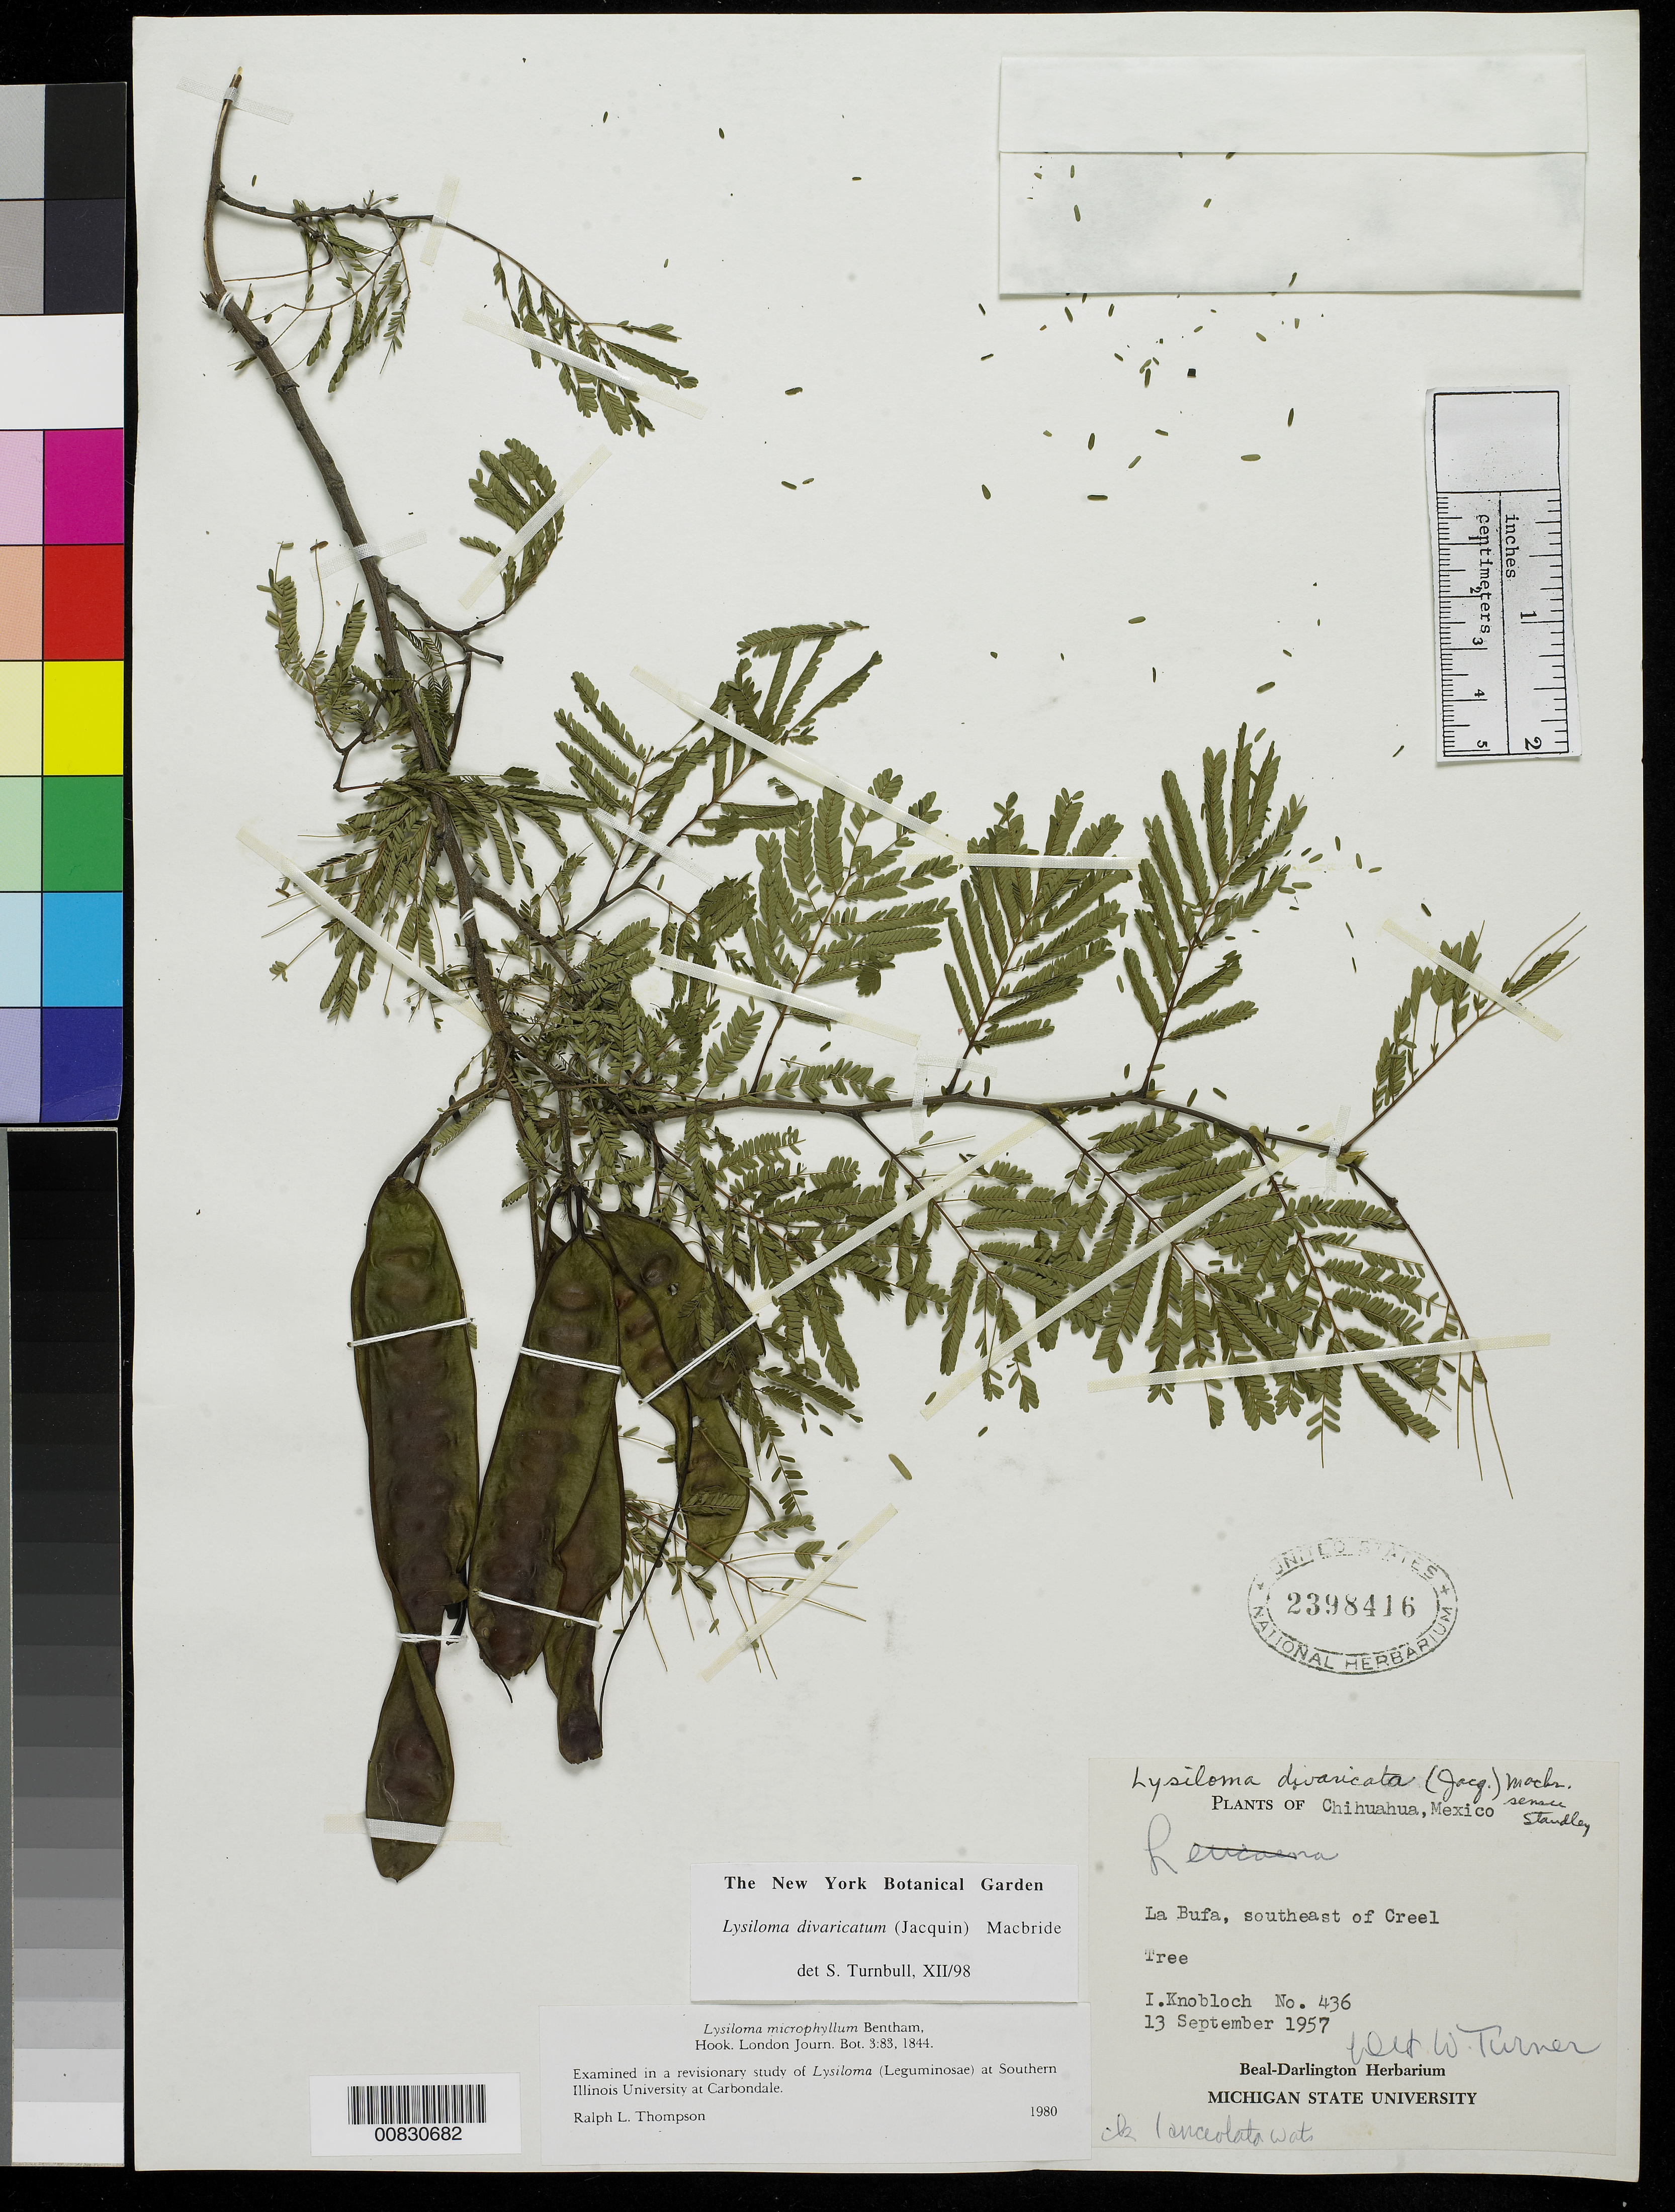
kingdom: Plantae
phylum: Tracheophyta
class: Magnoliopsida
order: Fabales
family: Fabaceae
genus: Lysiloma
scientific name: Lysiloma divaricatum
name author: (Jacq.) J.F. Macbr.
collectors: I. W. Knobloch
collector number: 436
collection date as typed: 13 Sep 1957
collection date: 1957-09-13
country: Mexico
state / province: Chihuahua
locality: La Bufa, southeast of Creel.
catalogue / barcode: US 2398416